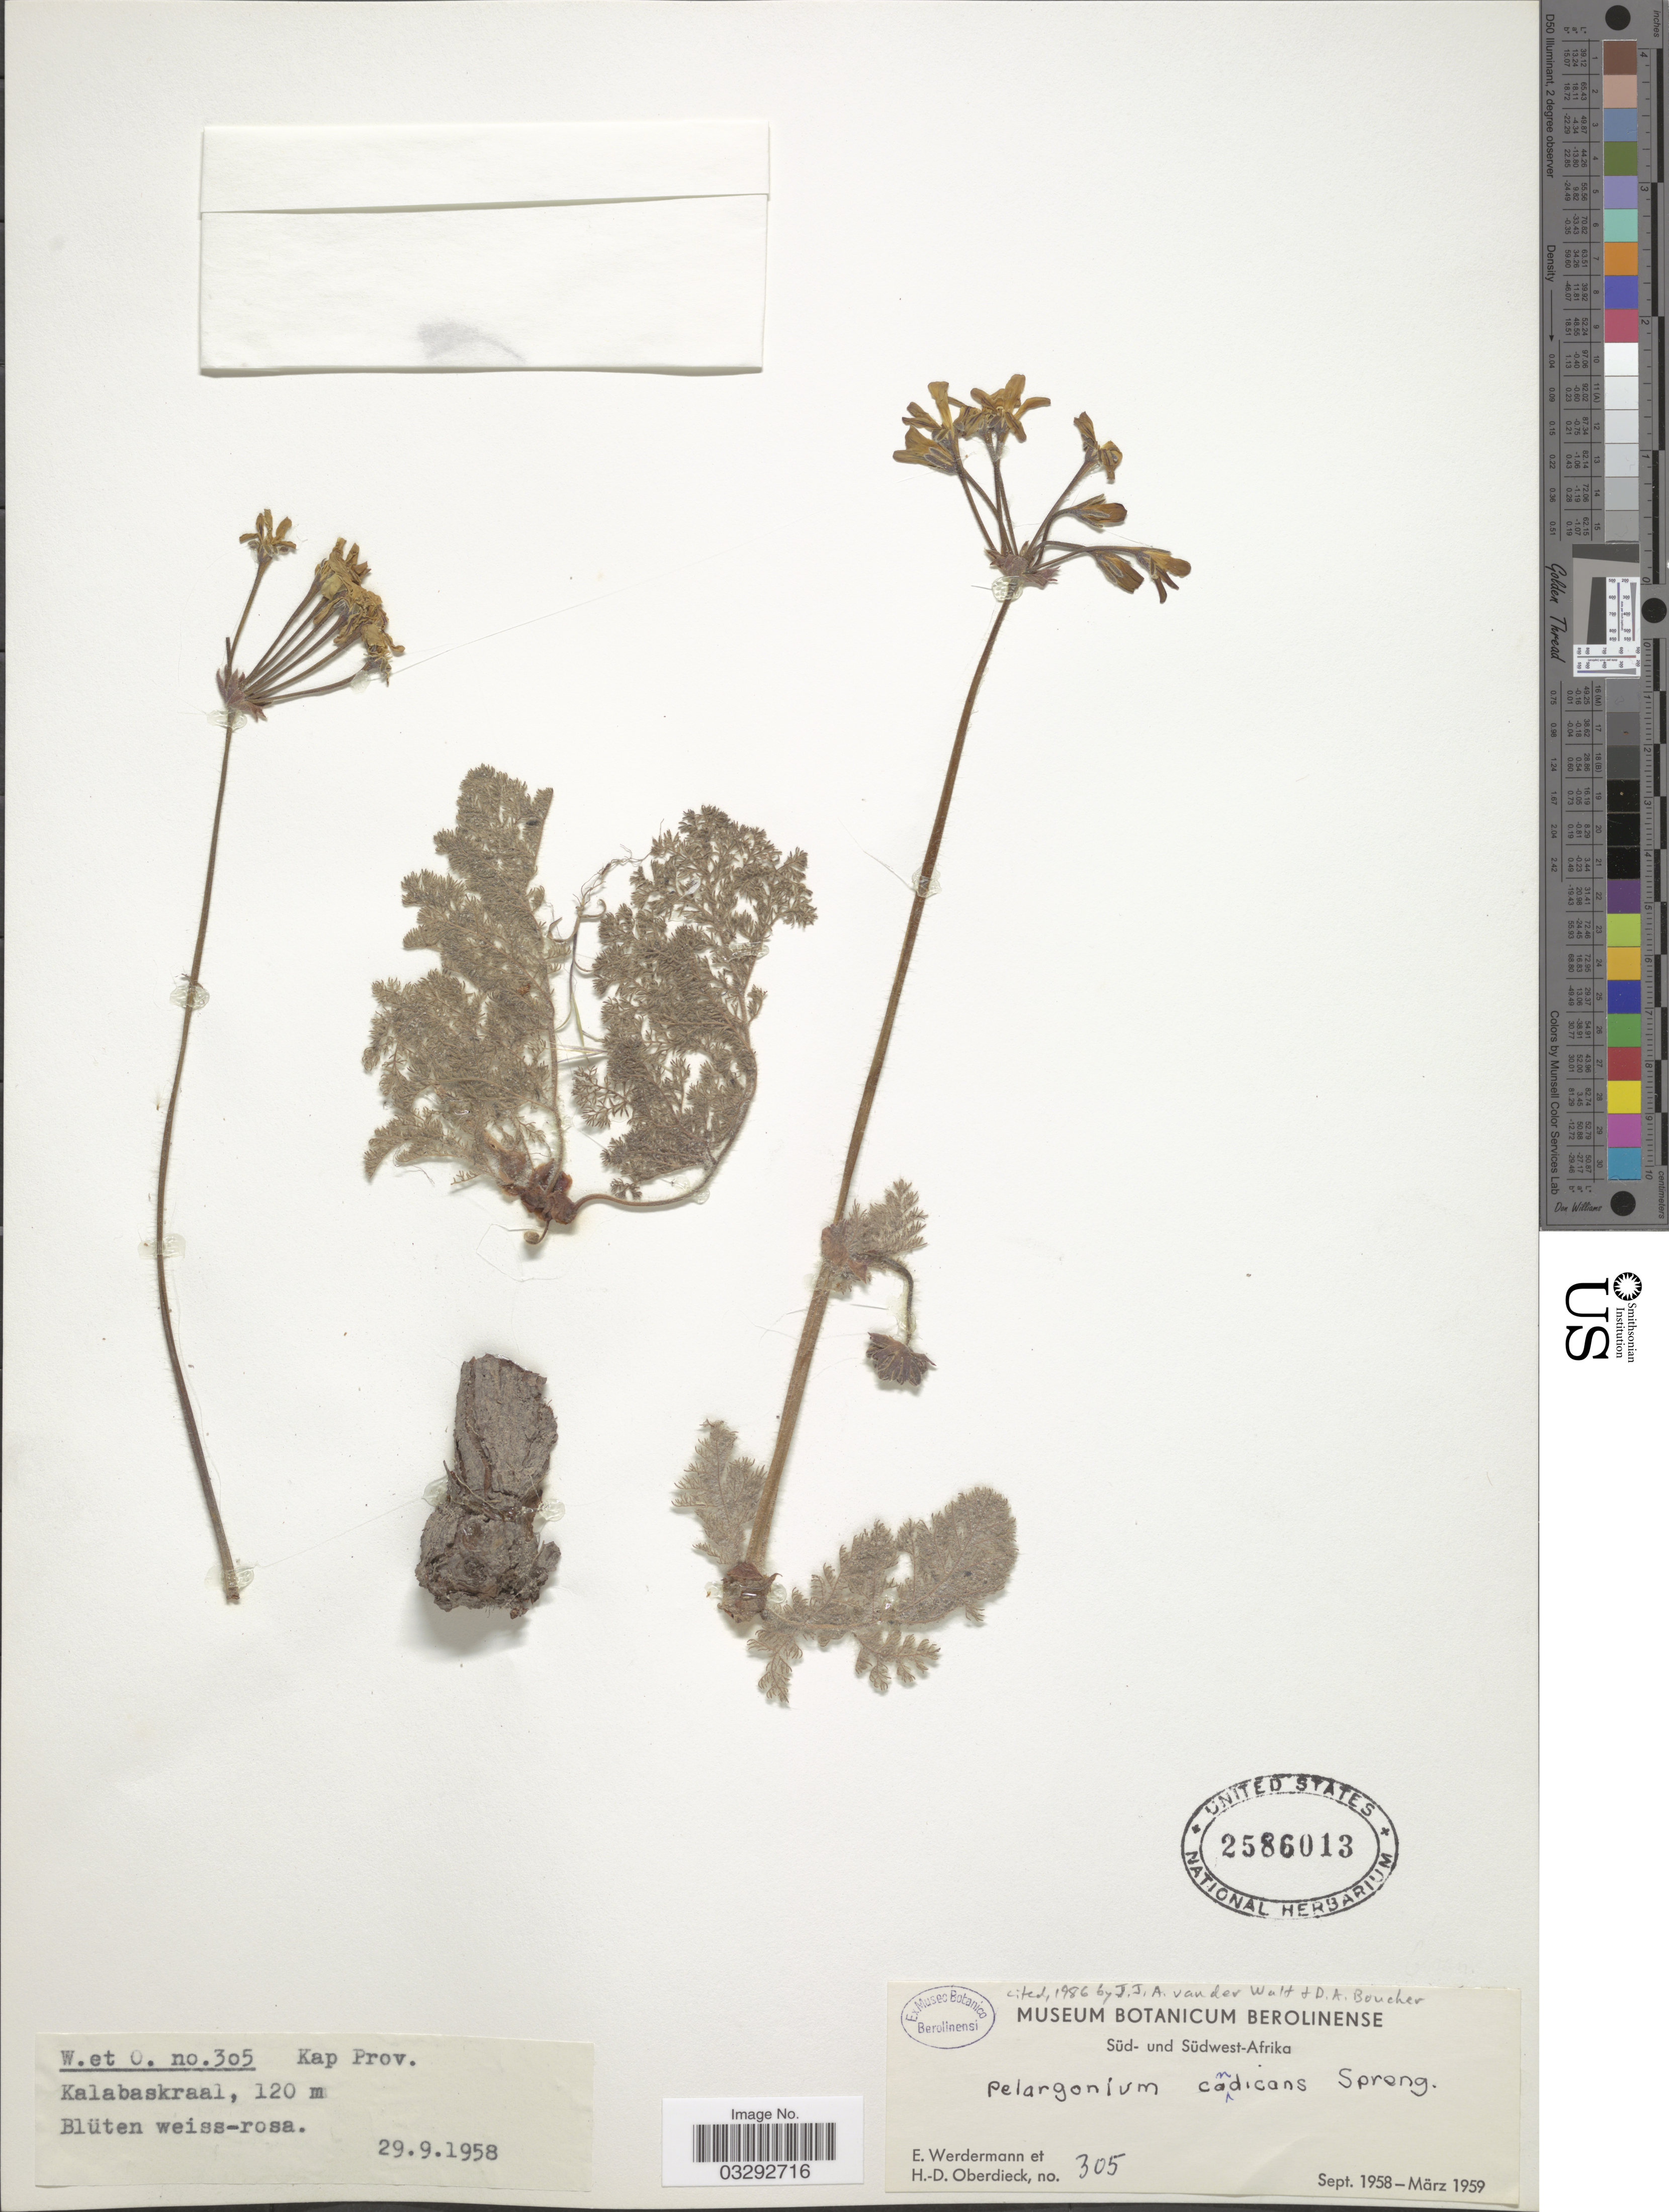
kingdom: Plantae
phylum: Tracheophyta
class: Magnoliopsida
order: Geraniales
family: Geraniaceae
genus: Pelargonium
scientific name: Pelargonium candicans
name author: Spreng.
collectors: E. Werdermann & H. Oberdieck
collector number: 305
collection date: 1958-09-29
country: South Africa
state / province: Western Cape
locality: Kap Prov. Kalabaskraal.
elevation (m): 120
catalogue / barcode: US 2586013